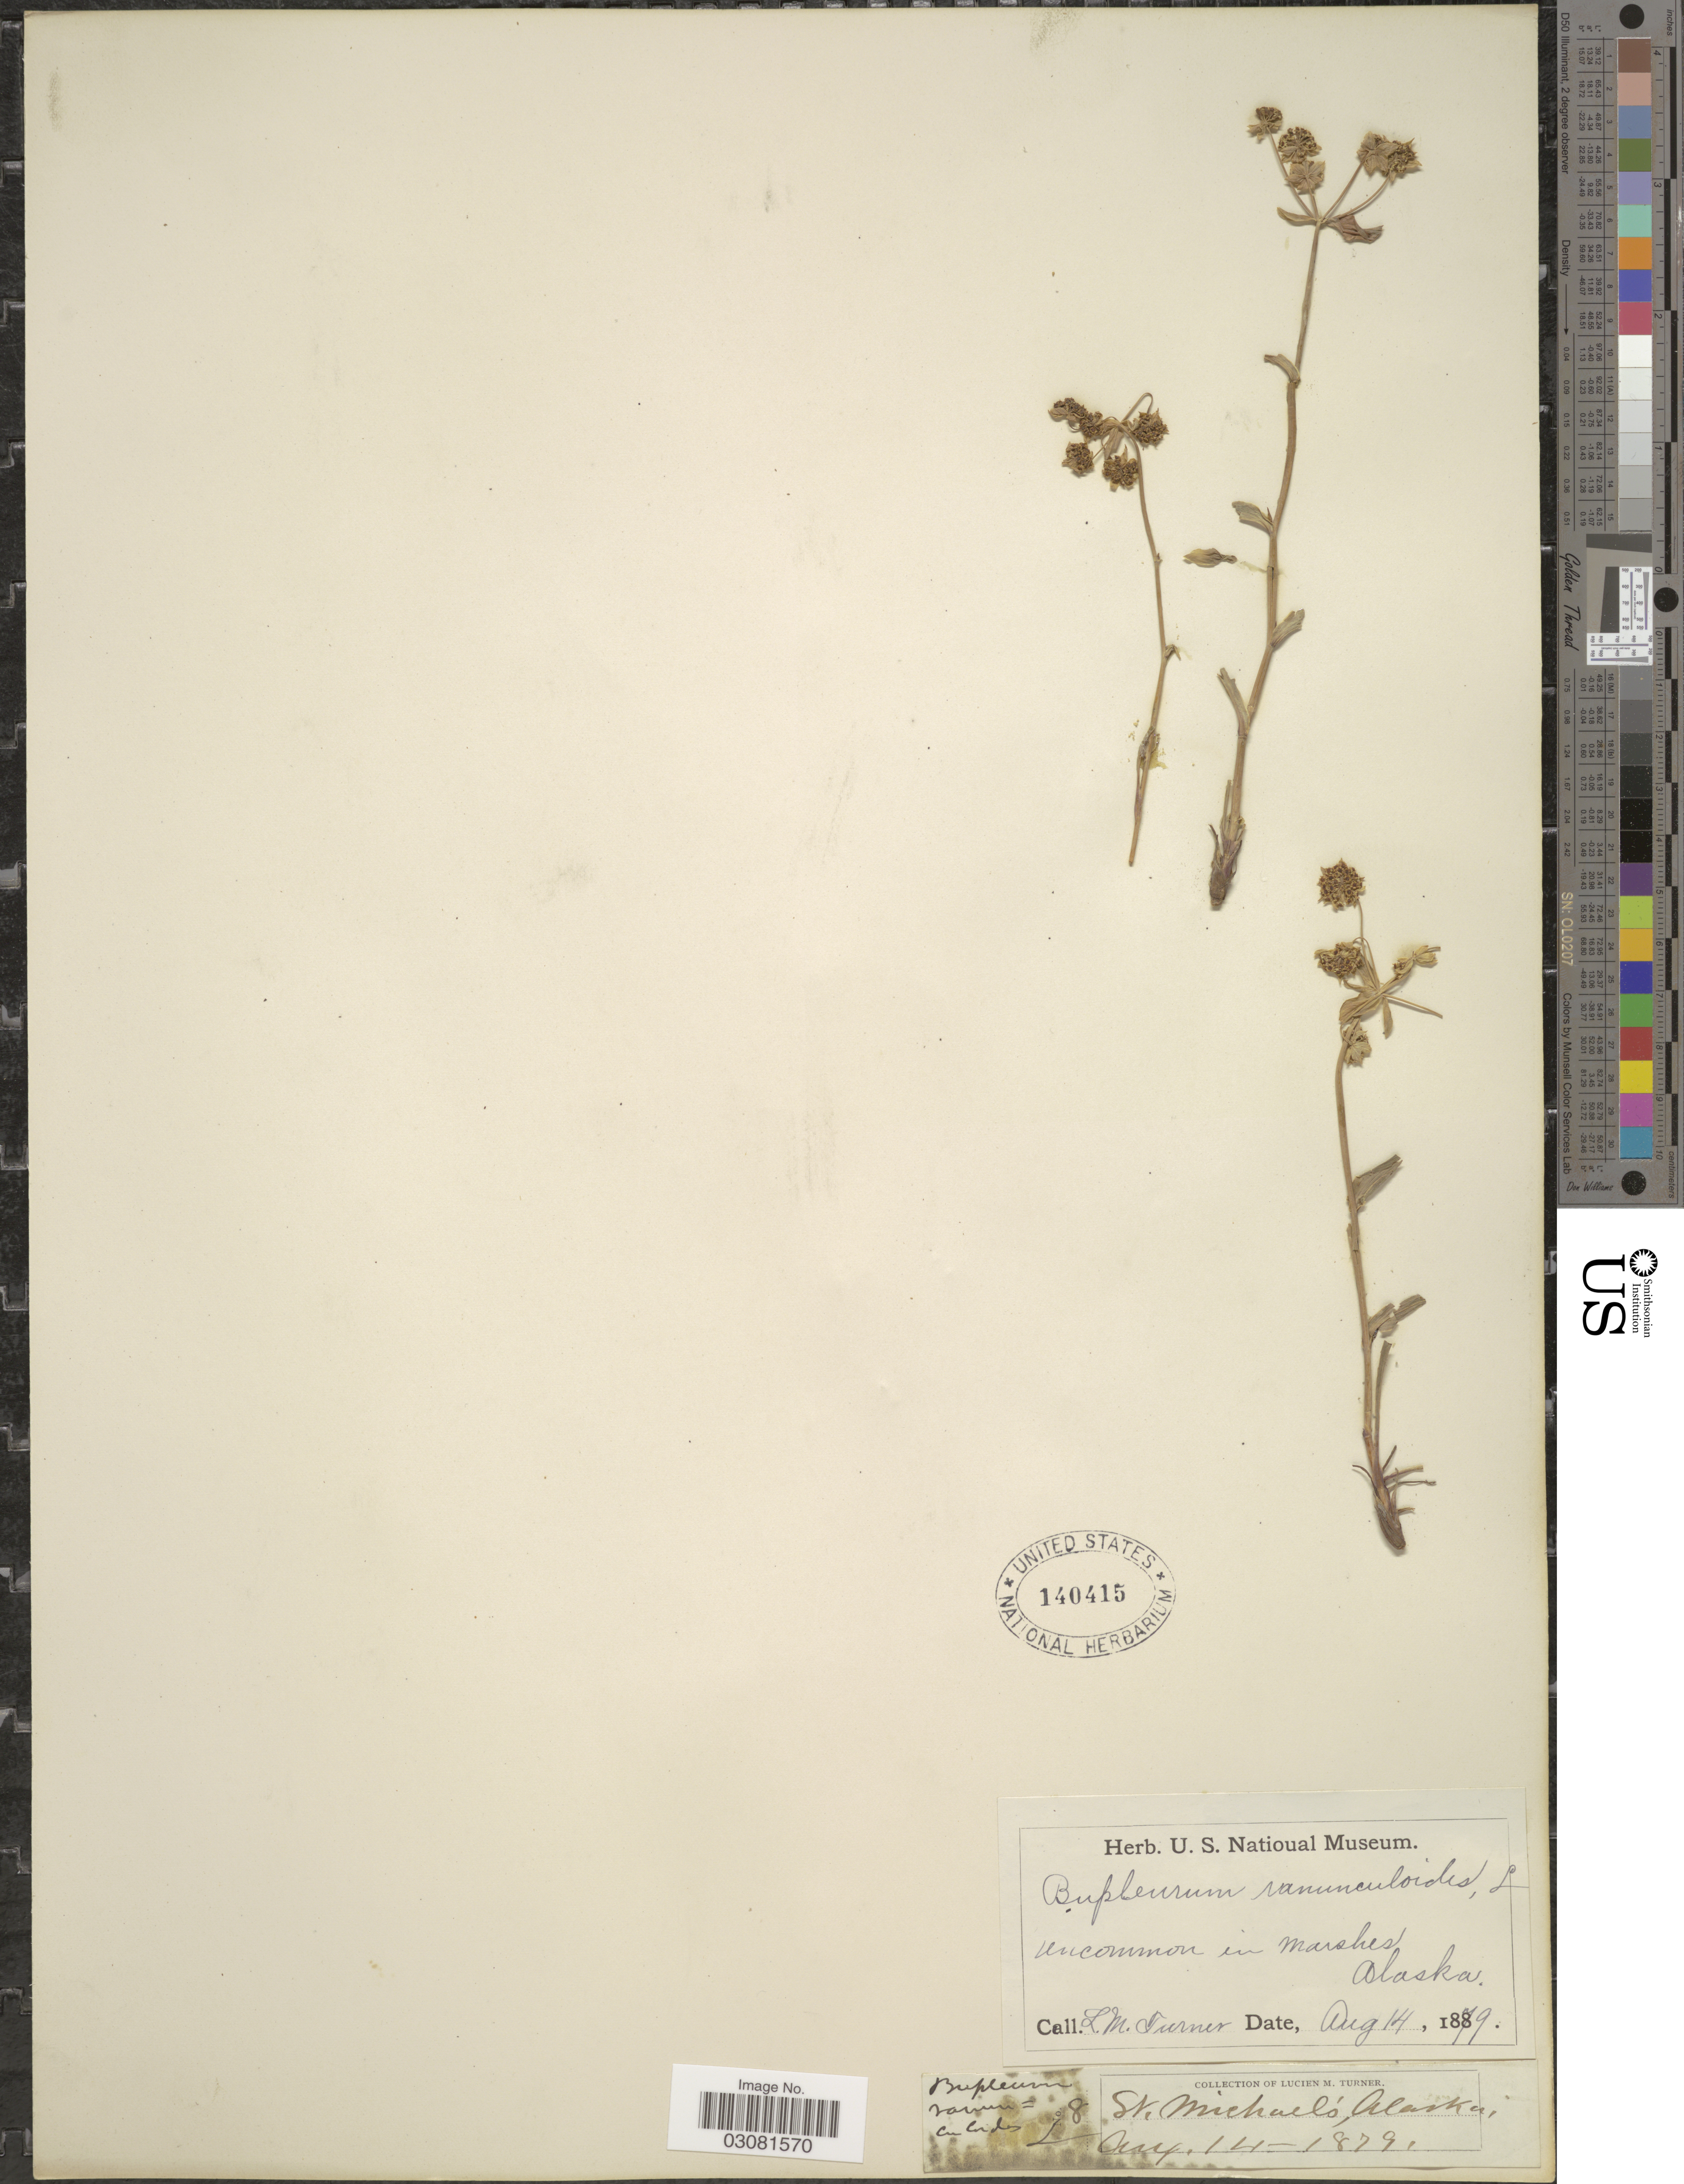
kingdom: Plantae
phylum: Tracheophyta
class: Magnoliopsida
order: Apiales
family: Apiaceae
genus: Bupleurum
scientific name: Bupleurum americanum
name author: J.M. Coult. & Rose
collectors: L. M. Turner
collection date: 1879-08-14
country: United States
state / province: Alaska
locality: St. Michael's.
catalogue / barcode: US 140415